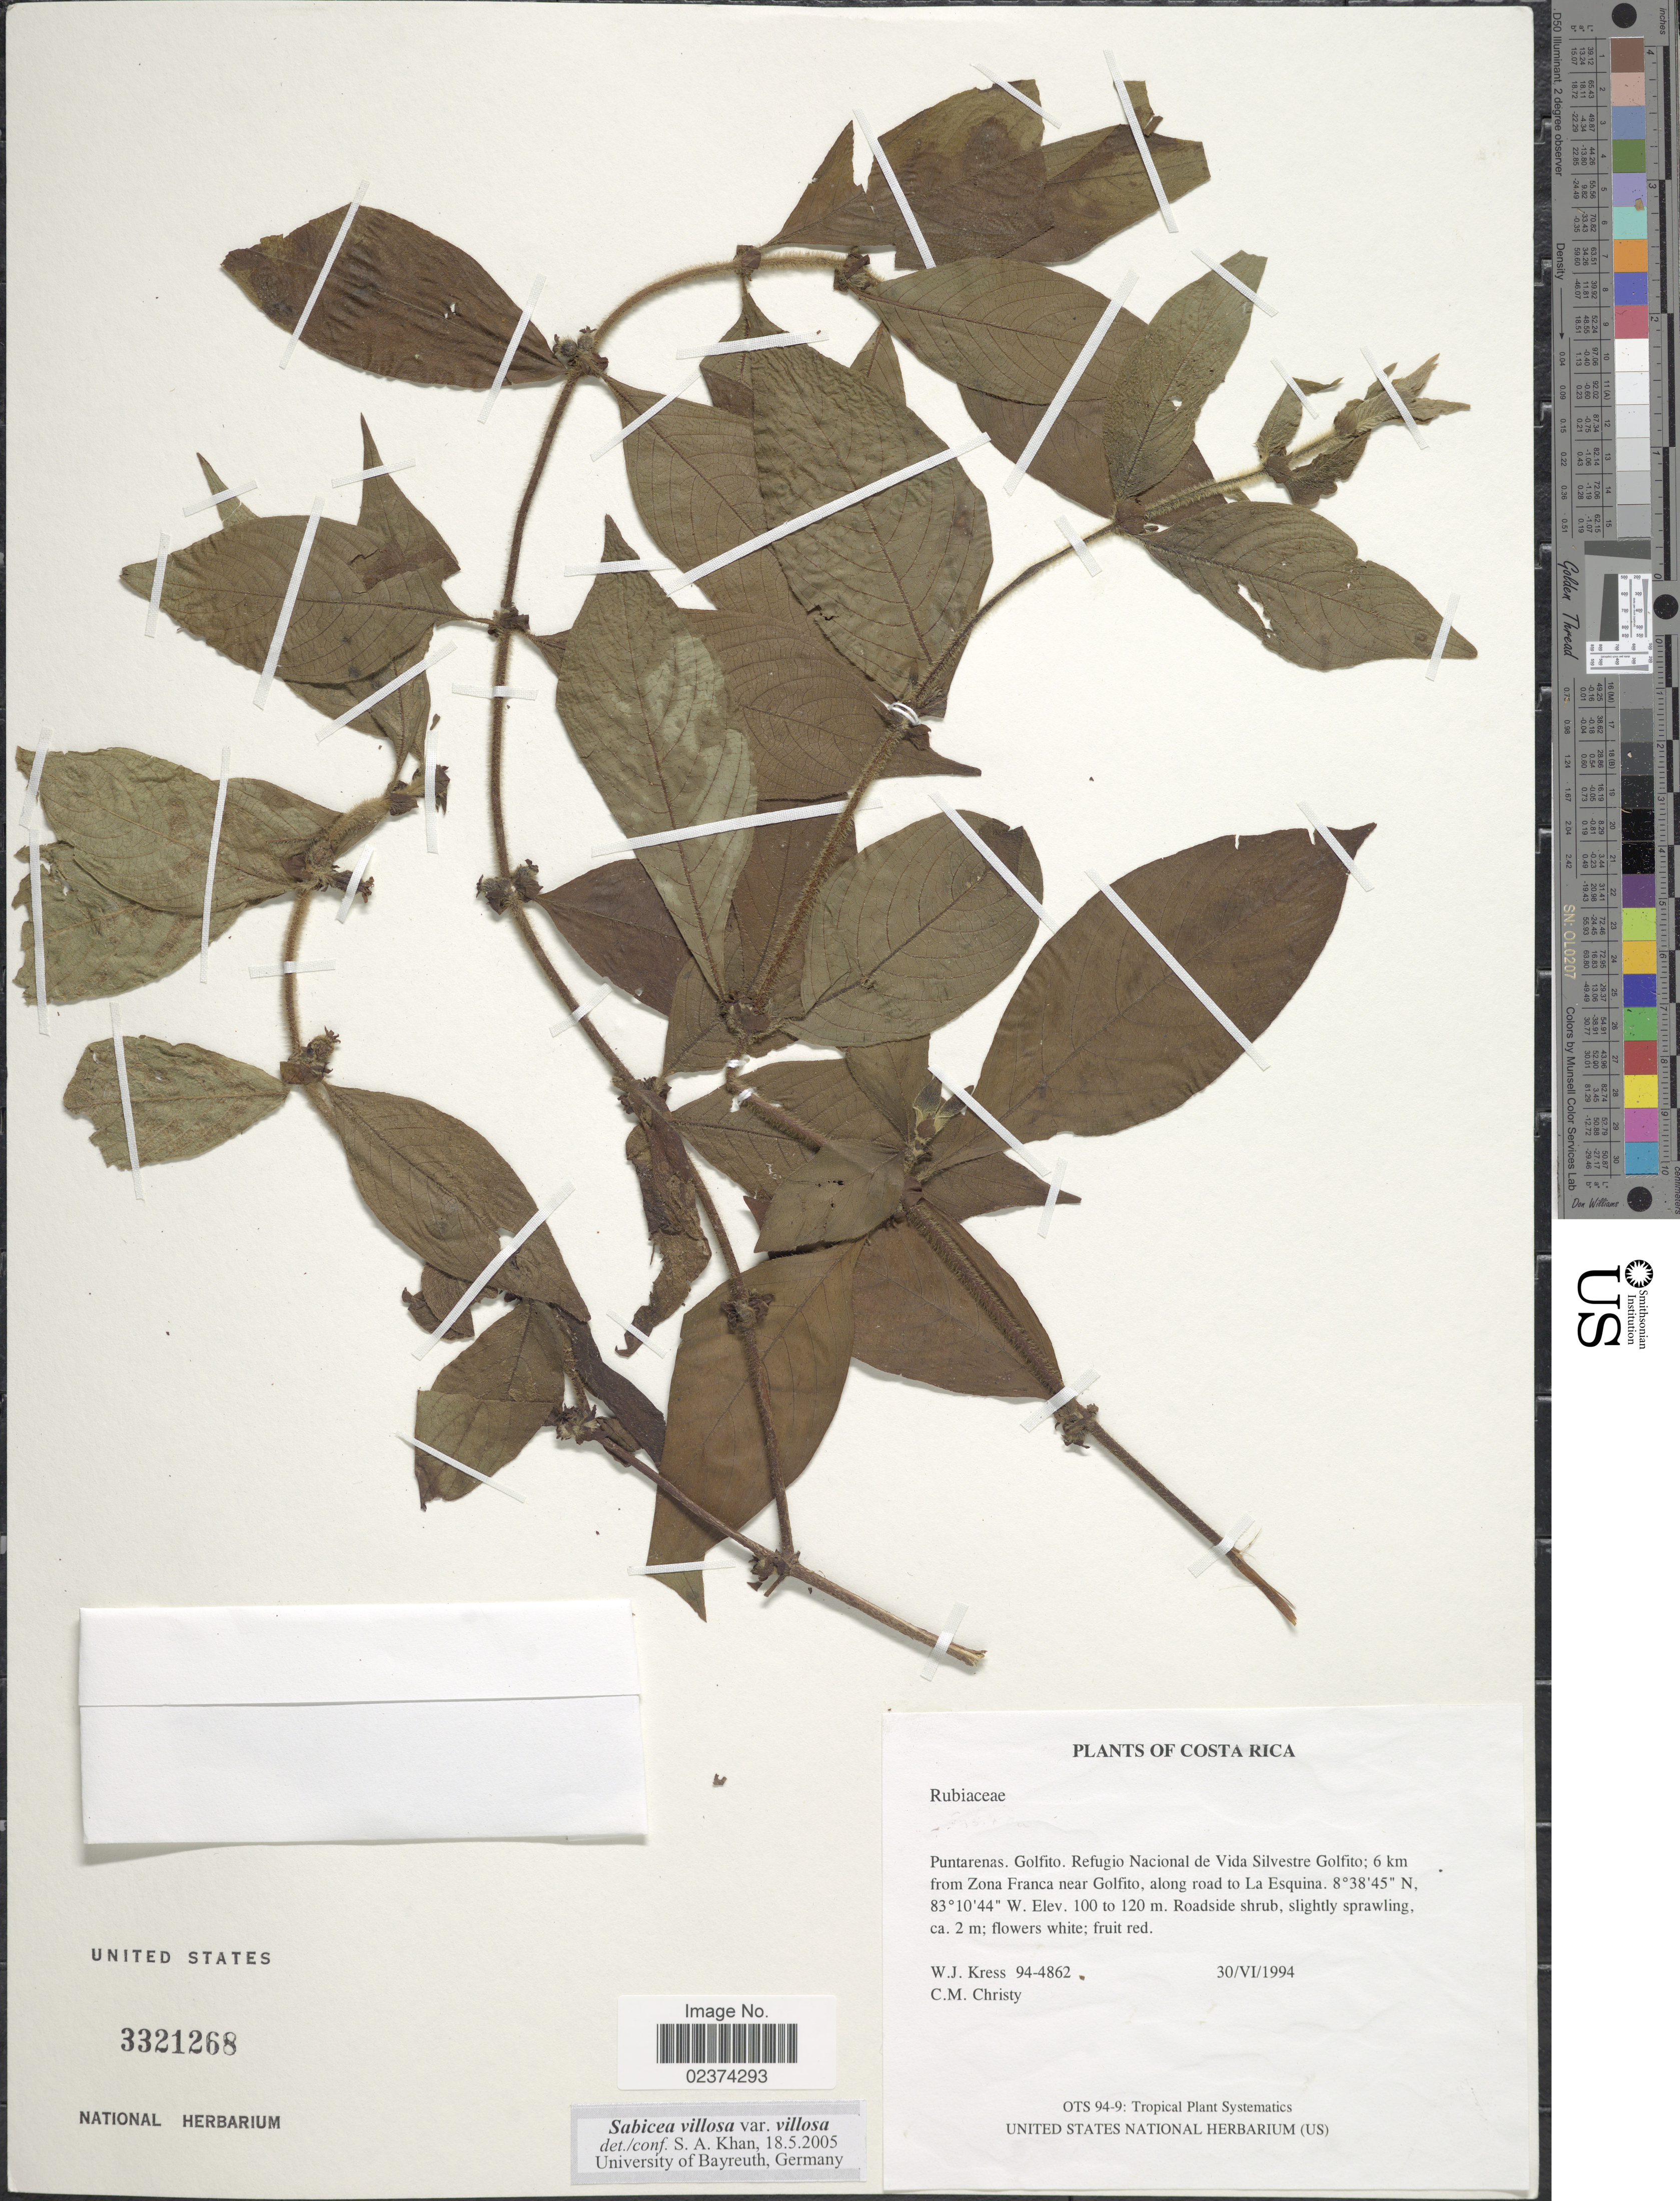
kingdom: Plantae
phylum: Tracheophyta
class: Magnoliopsida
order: Gentianales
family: Rubiaceae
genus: Sabicea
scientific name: Sabicea hirsuta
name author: Kunth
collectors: W. J. Kress & C. M. Christy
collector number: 94-4862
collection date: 1994-06-30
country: Costa Rica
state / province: Puntarenas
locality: Puntarenas. Golfito. Refugio Nacional de Vida Silvestre Golfito; 6 km from Zona Franca near Golfito, along road to La Esquina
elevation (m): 2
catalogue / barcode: US 3321268